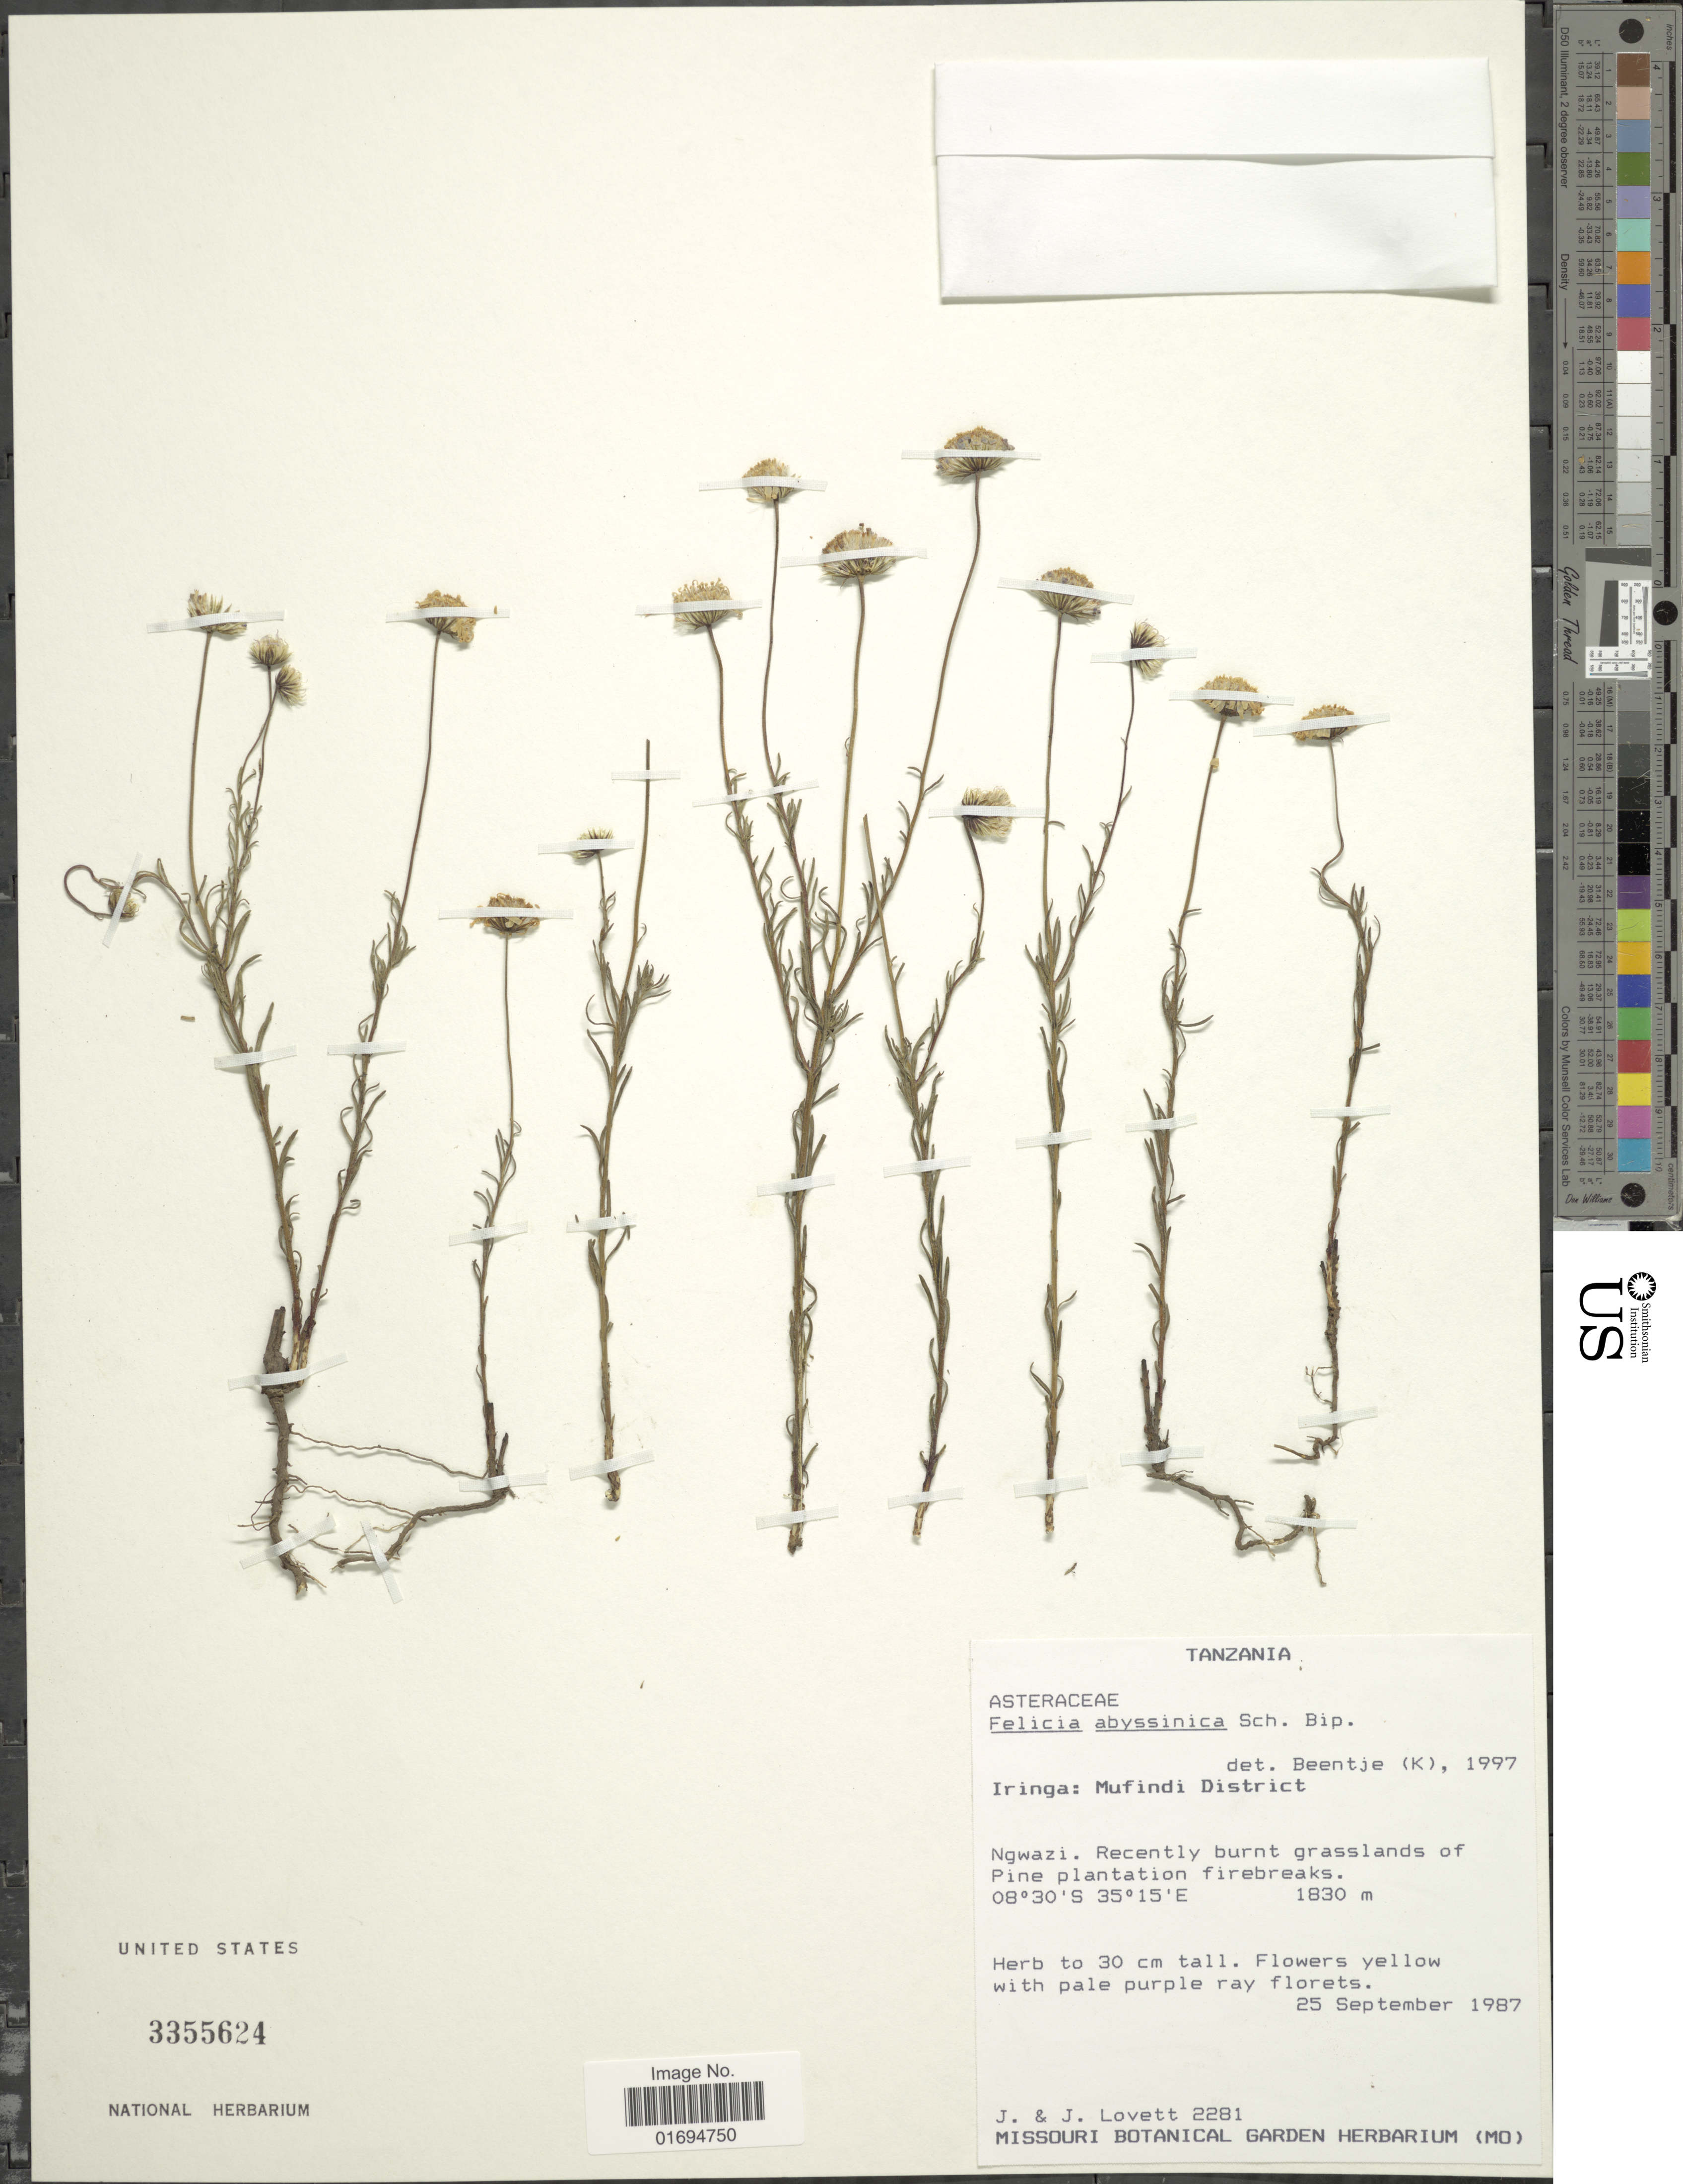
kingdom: Plantae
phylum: Tracheophyta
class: Magnoliopsida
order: Asterales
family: Asteraceae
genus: Felicia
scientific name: Felicia abyssinia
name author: Sch. Bip. ex A. Rich.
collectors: J. Lovett & J. Lovett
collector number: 2281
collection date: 1987-09-25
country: Tanzania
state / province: Iringa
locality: Iringa: Mufindi District, Ngwazi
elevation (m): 1830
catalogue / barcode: US 3355624